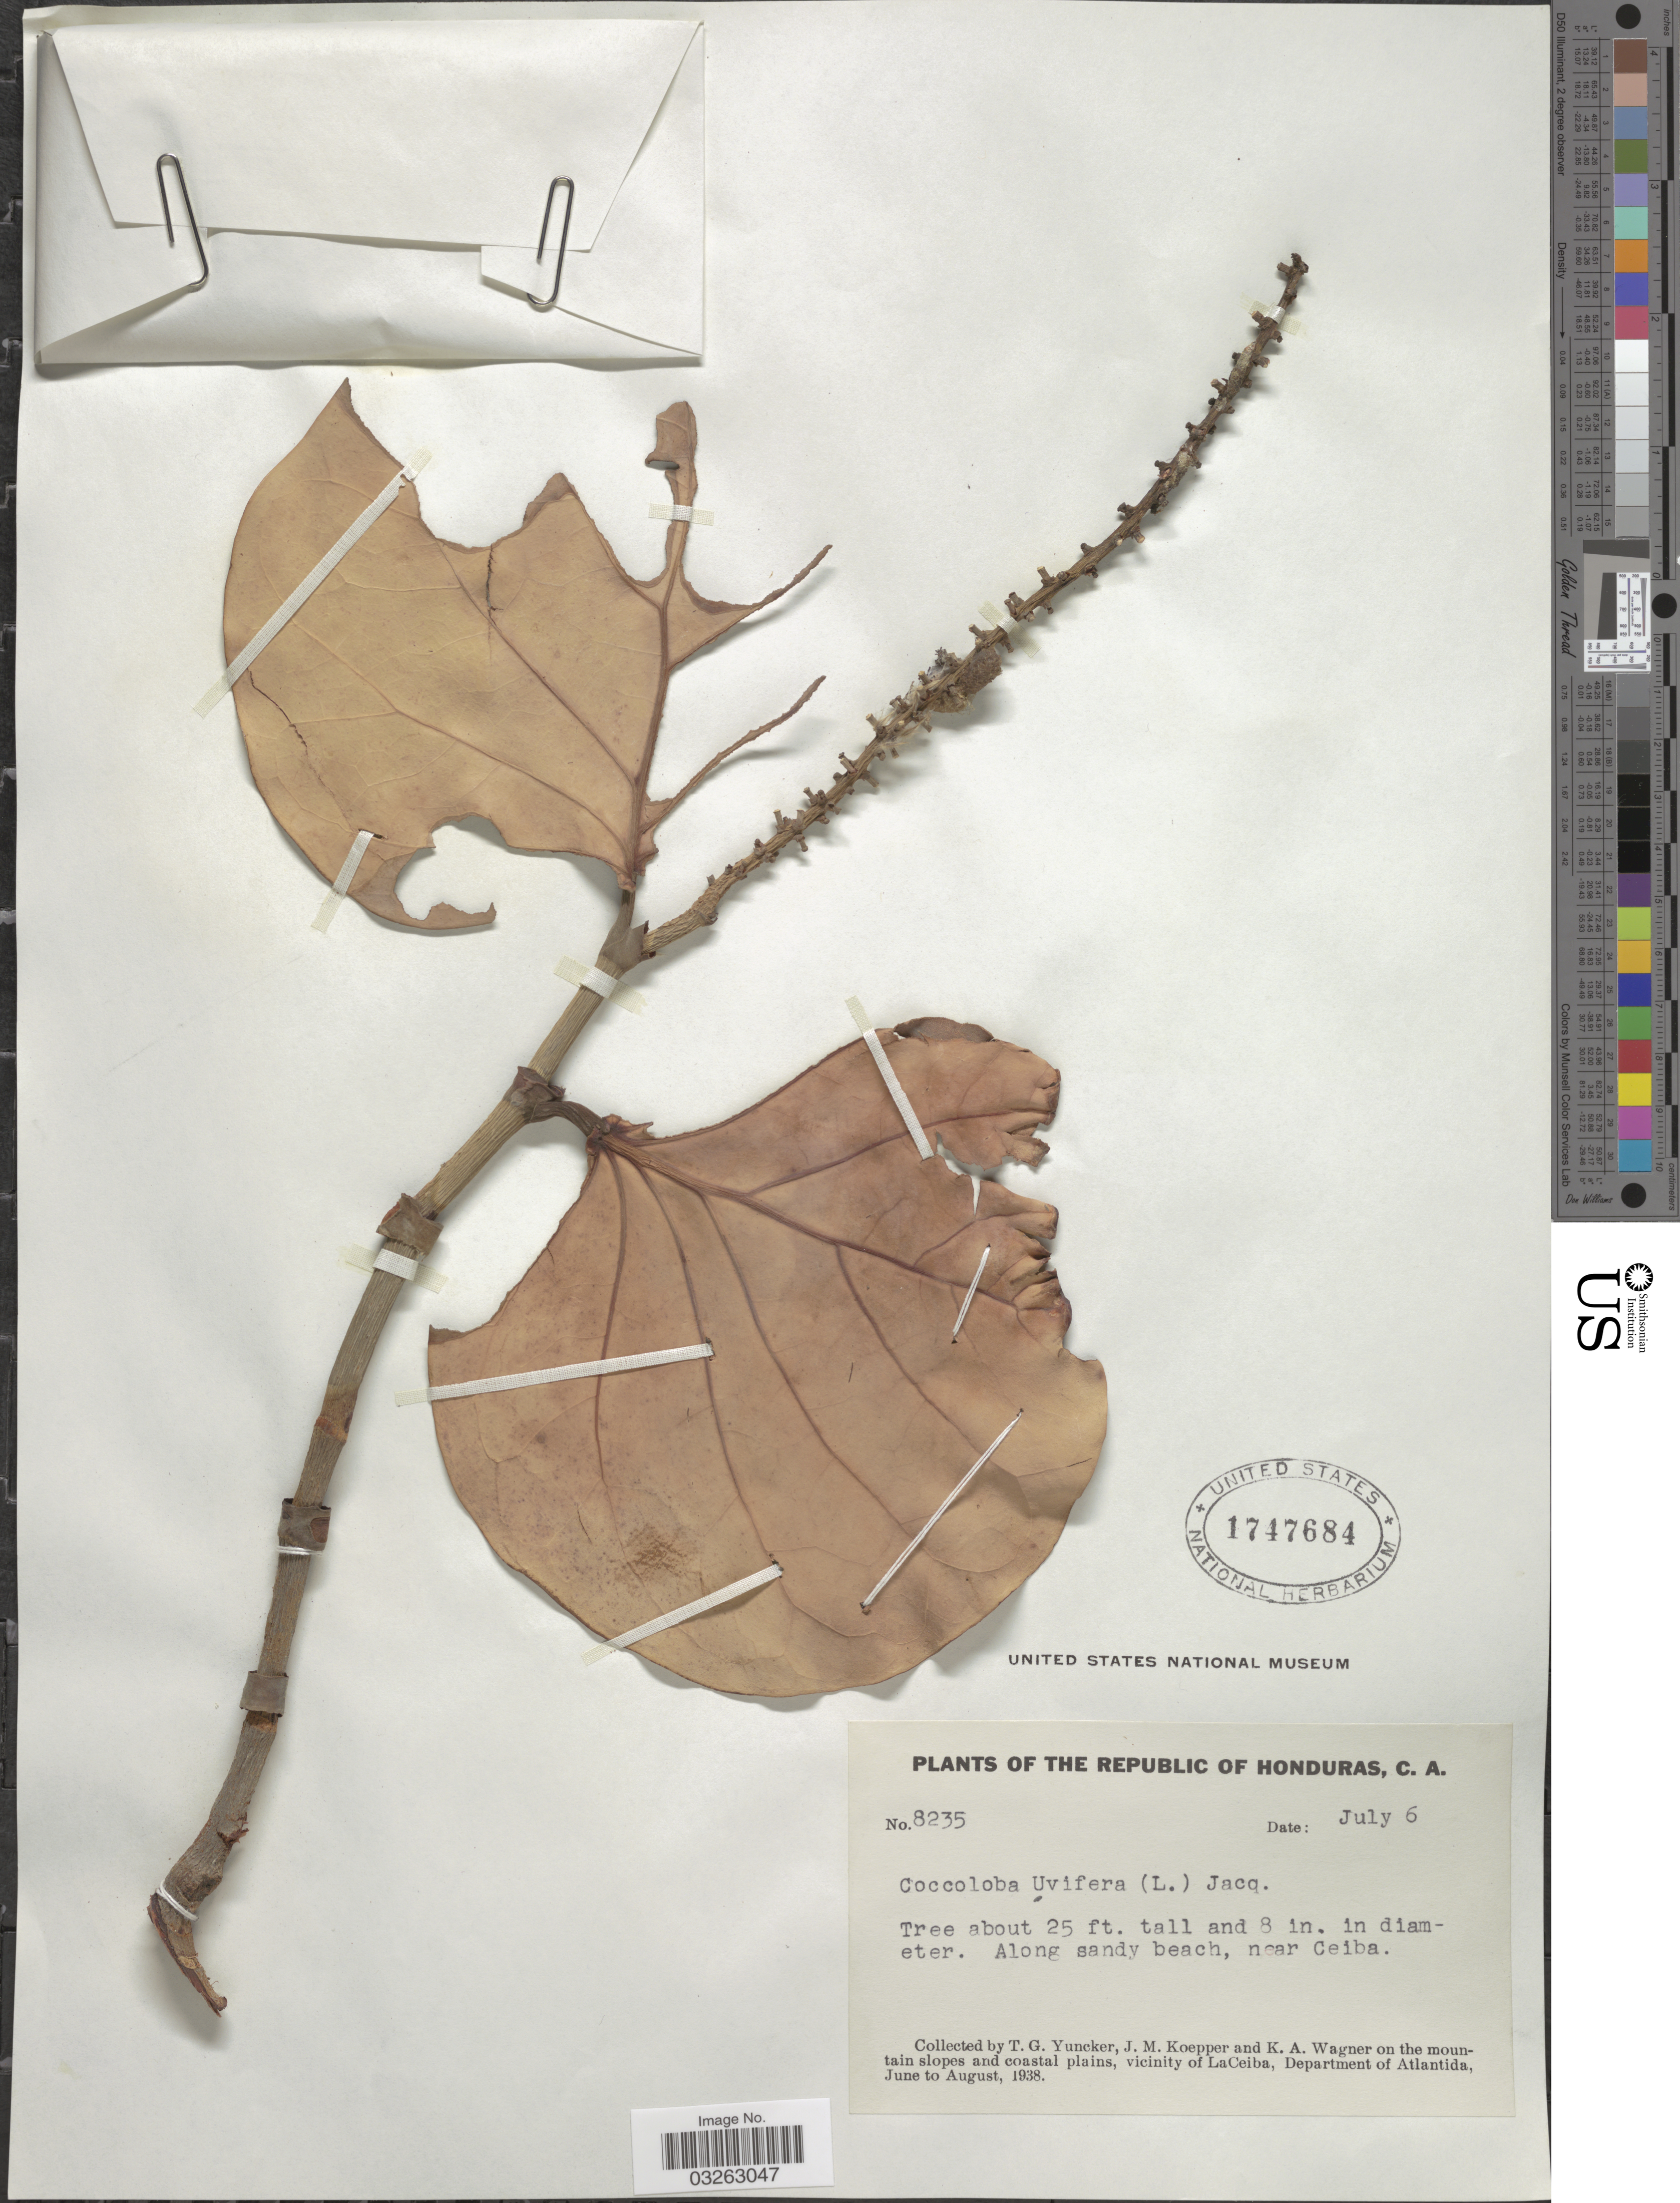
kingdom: Plantae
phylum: Tracheophyta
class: Magnoliopsida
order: Caryophyllales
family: Polygonaceae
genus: Coccoloba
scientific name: Coccoloba uvifera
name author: L.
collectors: T. G. Yuncker, J. M. Koepper & K. A. Wagner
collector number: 8235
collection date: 1938-07-06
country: Honduras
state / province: Atlántida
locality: Along sandy beach, near Ceiba, on the mountain slopes and coastal plains, vicinity of LaCeiba, Department of Atlantida.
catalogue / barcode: US 1747684